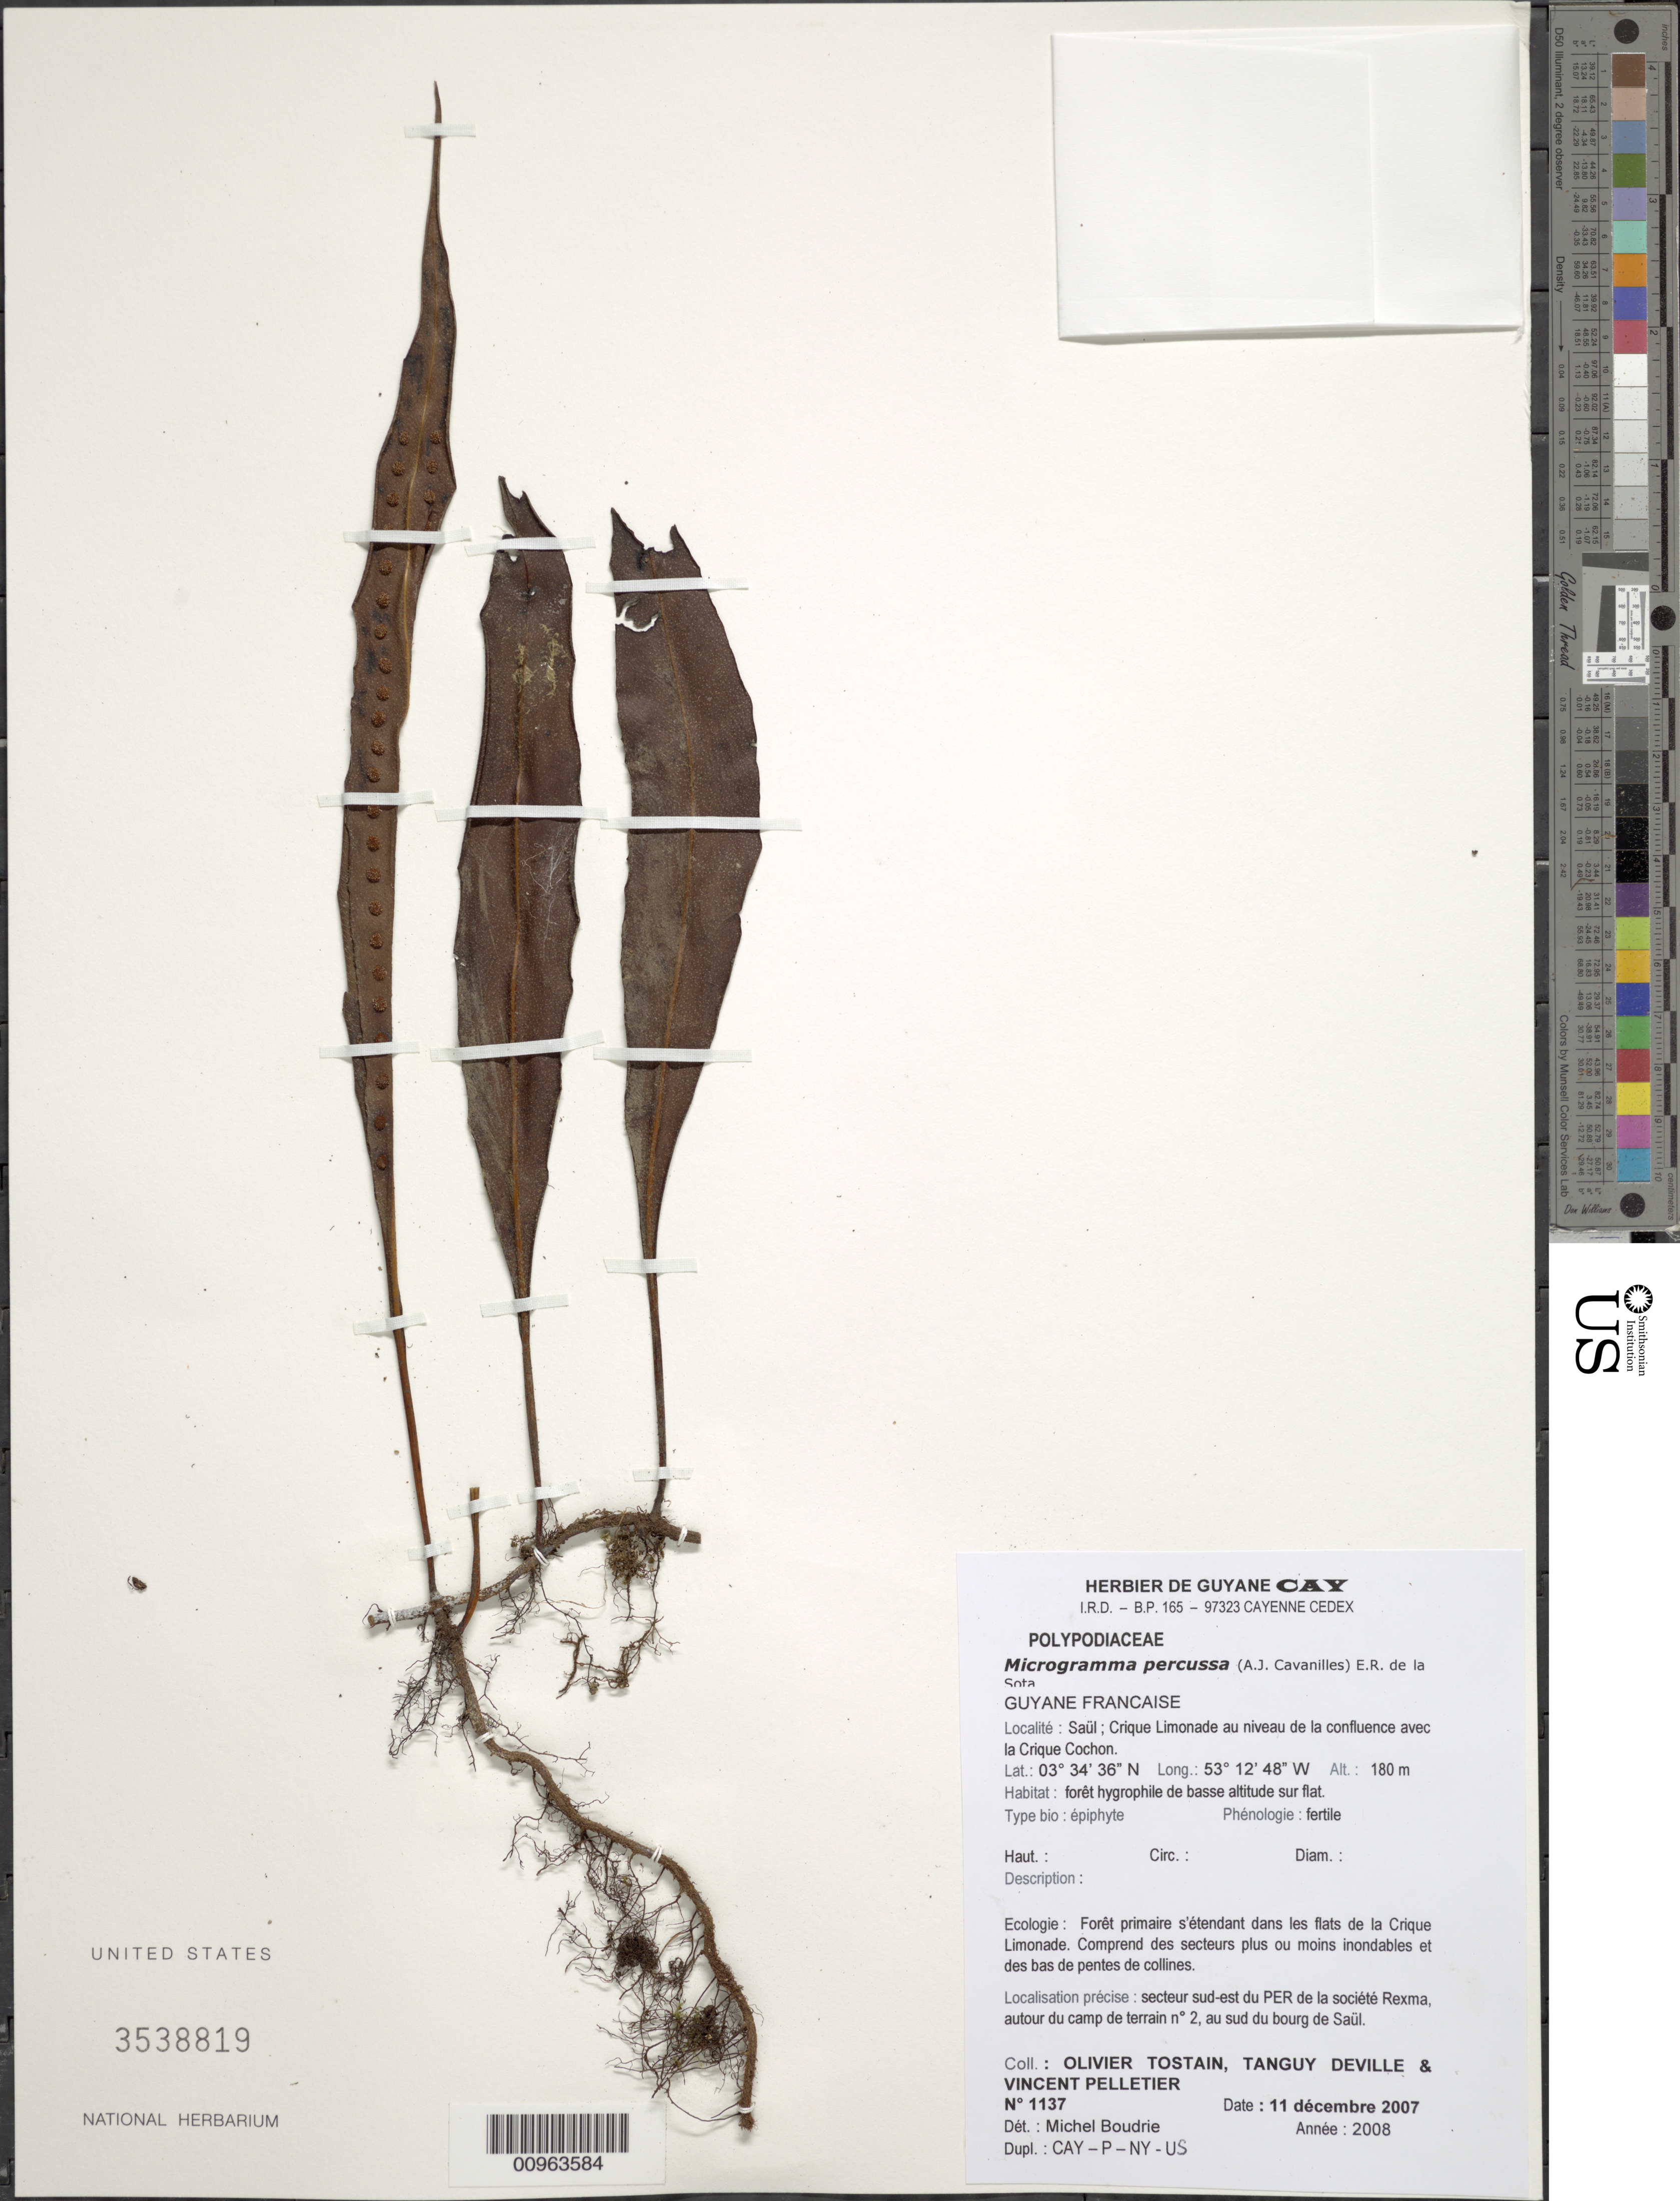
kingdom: Plantae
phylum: Tracheophyta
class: Polypodiopsida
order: Polypodiales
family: Polypodiaceae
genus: Microgramma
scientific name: Microgramma percussa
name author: (Cav.) de la Sota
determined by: Boudrie, M.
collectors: O. Tostain, T. Deville & V. Pelletier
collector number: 1137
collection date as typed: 11-Dec-07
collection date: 2007-12-11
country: French Guiana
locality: Saül; Crique Limonade au niveau de la confluence avec la Crique Cochon. Secteur sud-est du PER de la socitete Rexma, autour du camp de terrain nº2m au sud du bourge de Saul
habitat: Foret hygrophile de basse altitude sur flat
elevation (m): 180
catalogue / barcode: US 3538819